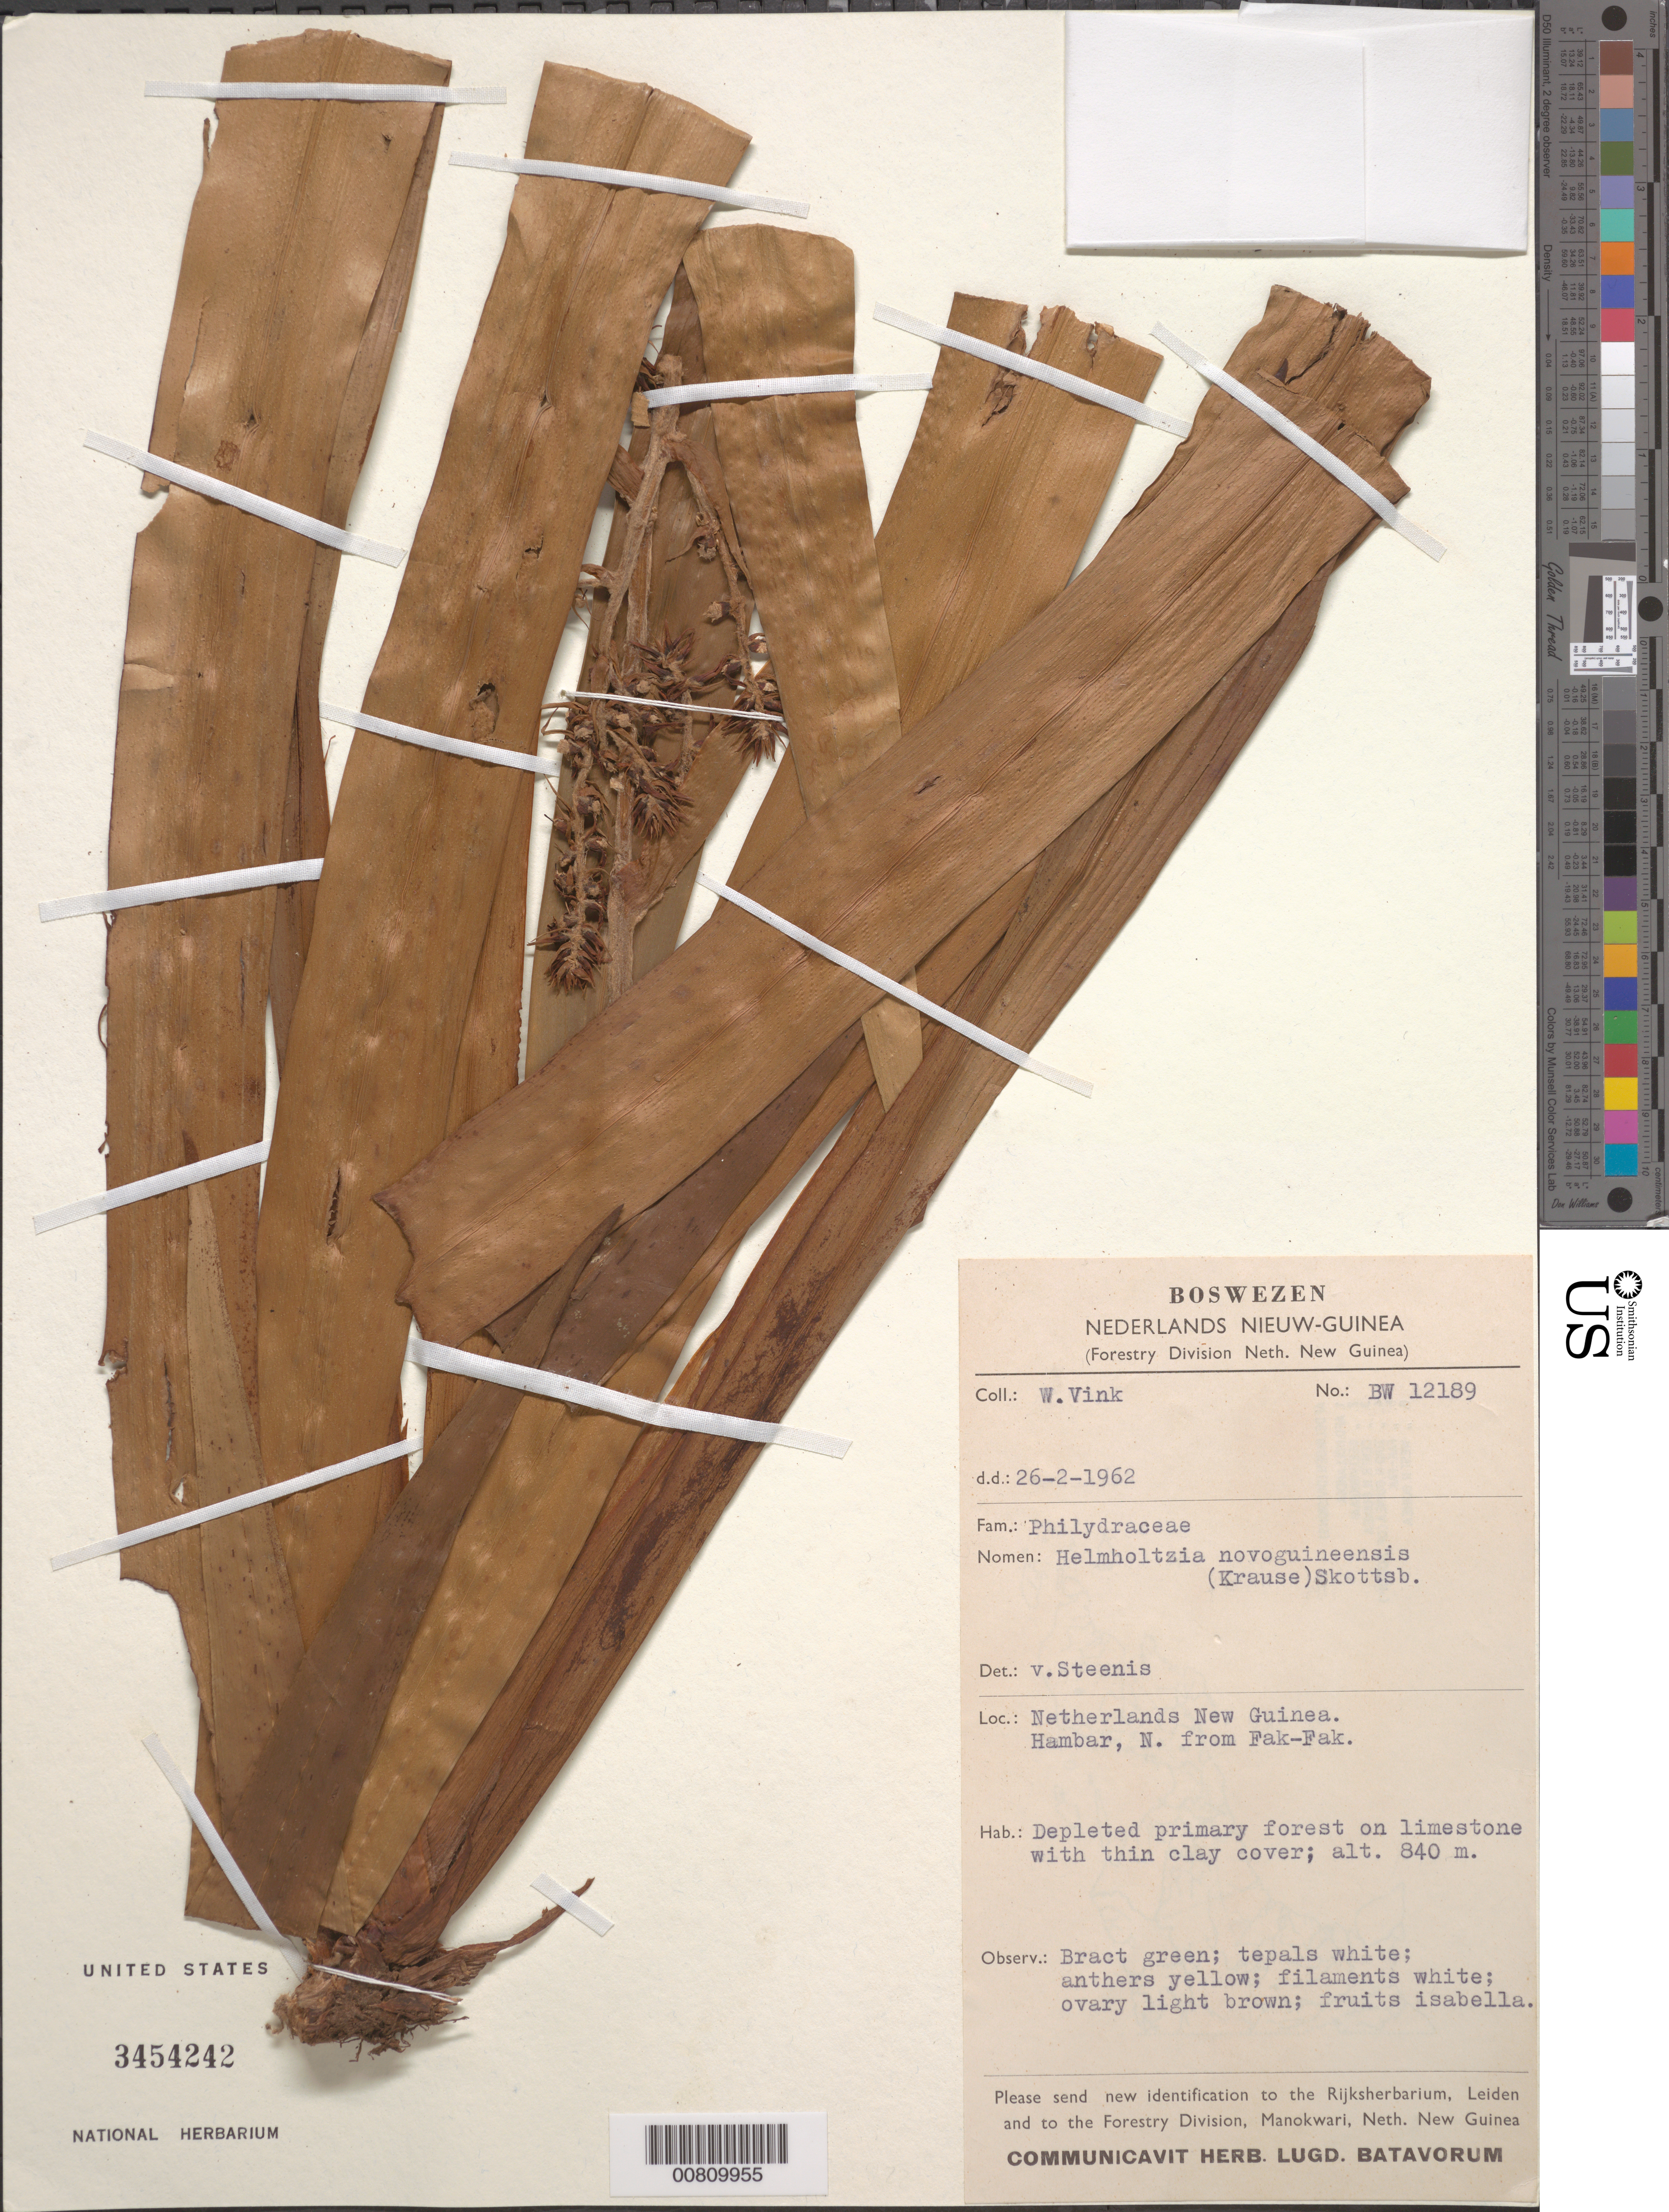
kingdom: Plantae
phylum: Tracheophyta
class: Liliopsida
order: Commelinales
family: Philydraceae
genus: Helmholtzia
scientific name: Helmholtzia novoguineensis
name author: (E.H.L. Krause) Skottsb.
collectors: W. Vink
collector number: BW 12189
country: Indonesia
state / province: Papua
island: New Guinea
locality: Hambar, N from Fak-Fak. Irian Jaya.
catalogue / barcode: US 3454242